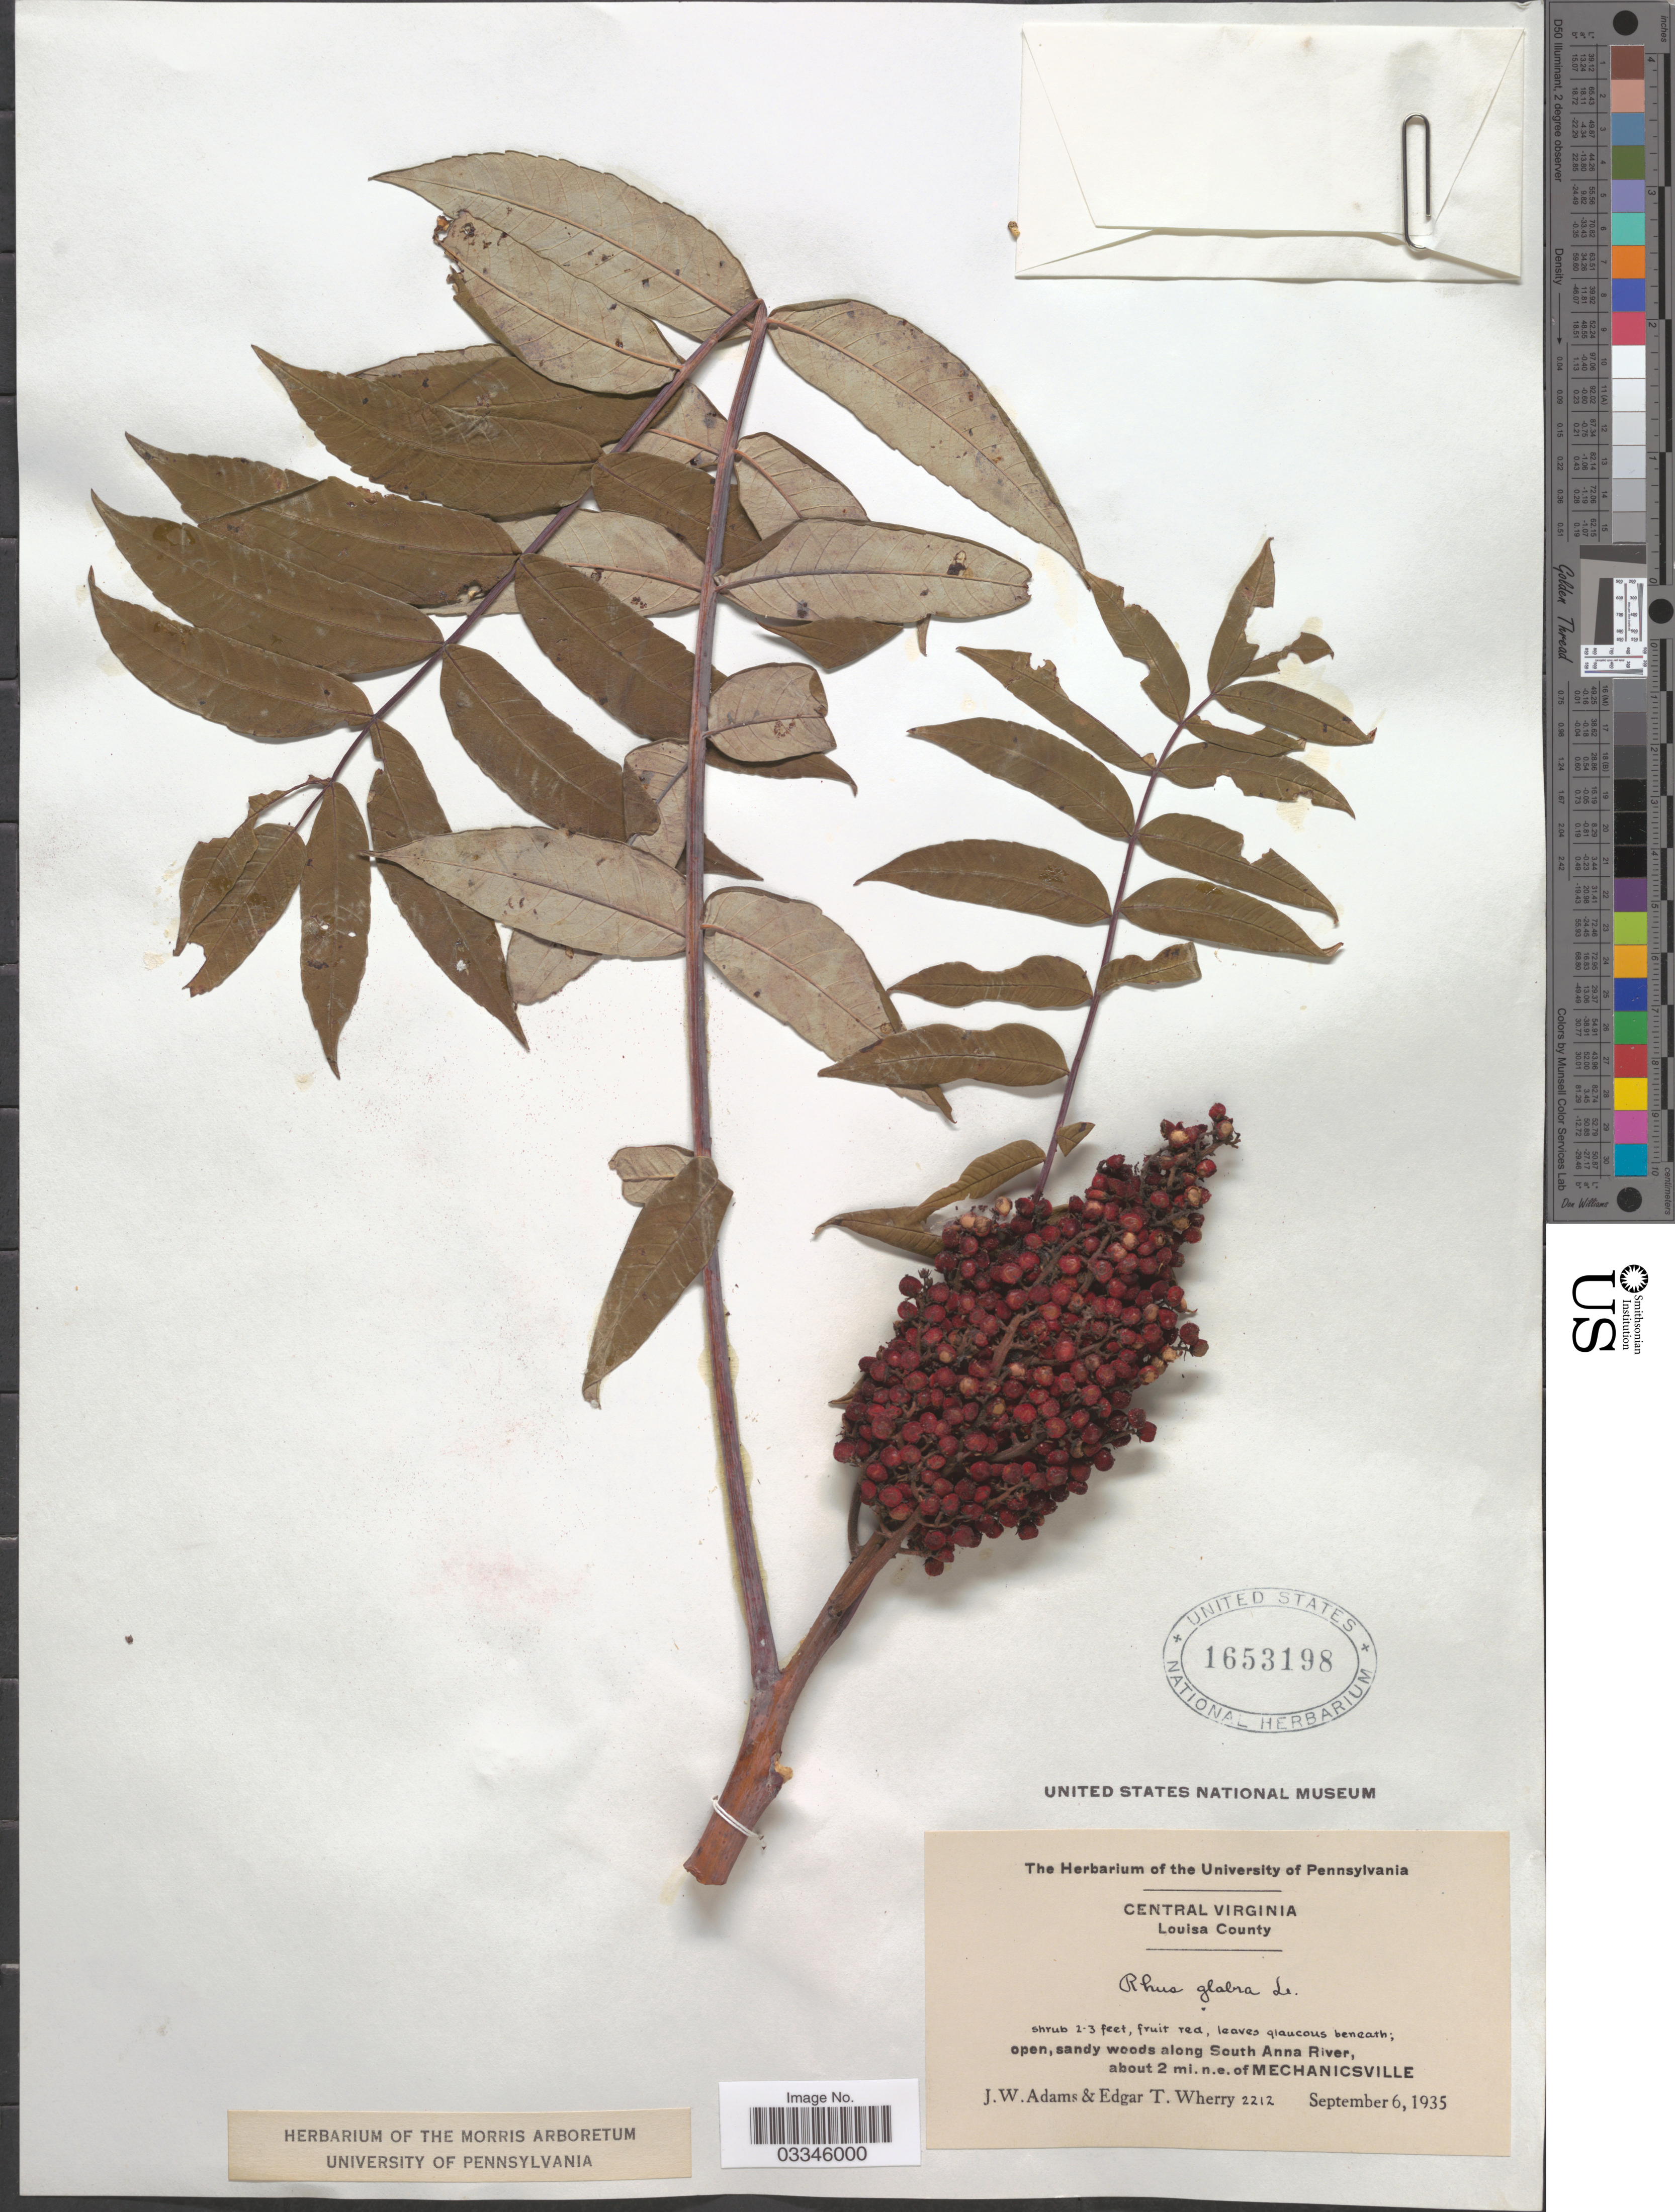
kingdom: Plantae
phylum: Tracheophyta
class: Magnoliopsida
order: Sapindales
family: Anacardiaceae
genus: Rhus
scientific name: Rhus glabra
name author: L.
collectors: J. Adams & E. T. Wherry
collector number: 2212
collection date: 1935-09-06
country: United States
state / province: Virginia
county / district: Louisa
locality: Central Virginia. Along South Anna River, about 2 mi. n.e. of Mechanicsville.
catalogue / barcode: US 1653198